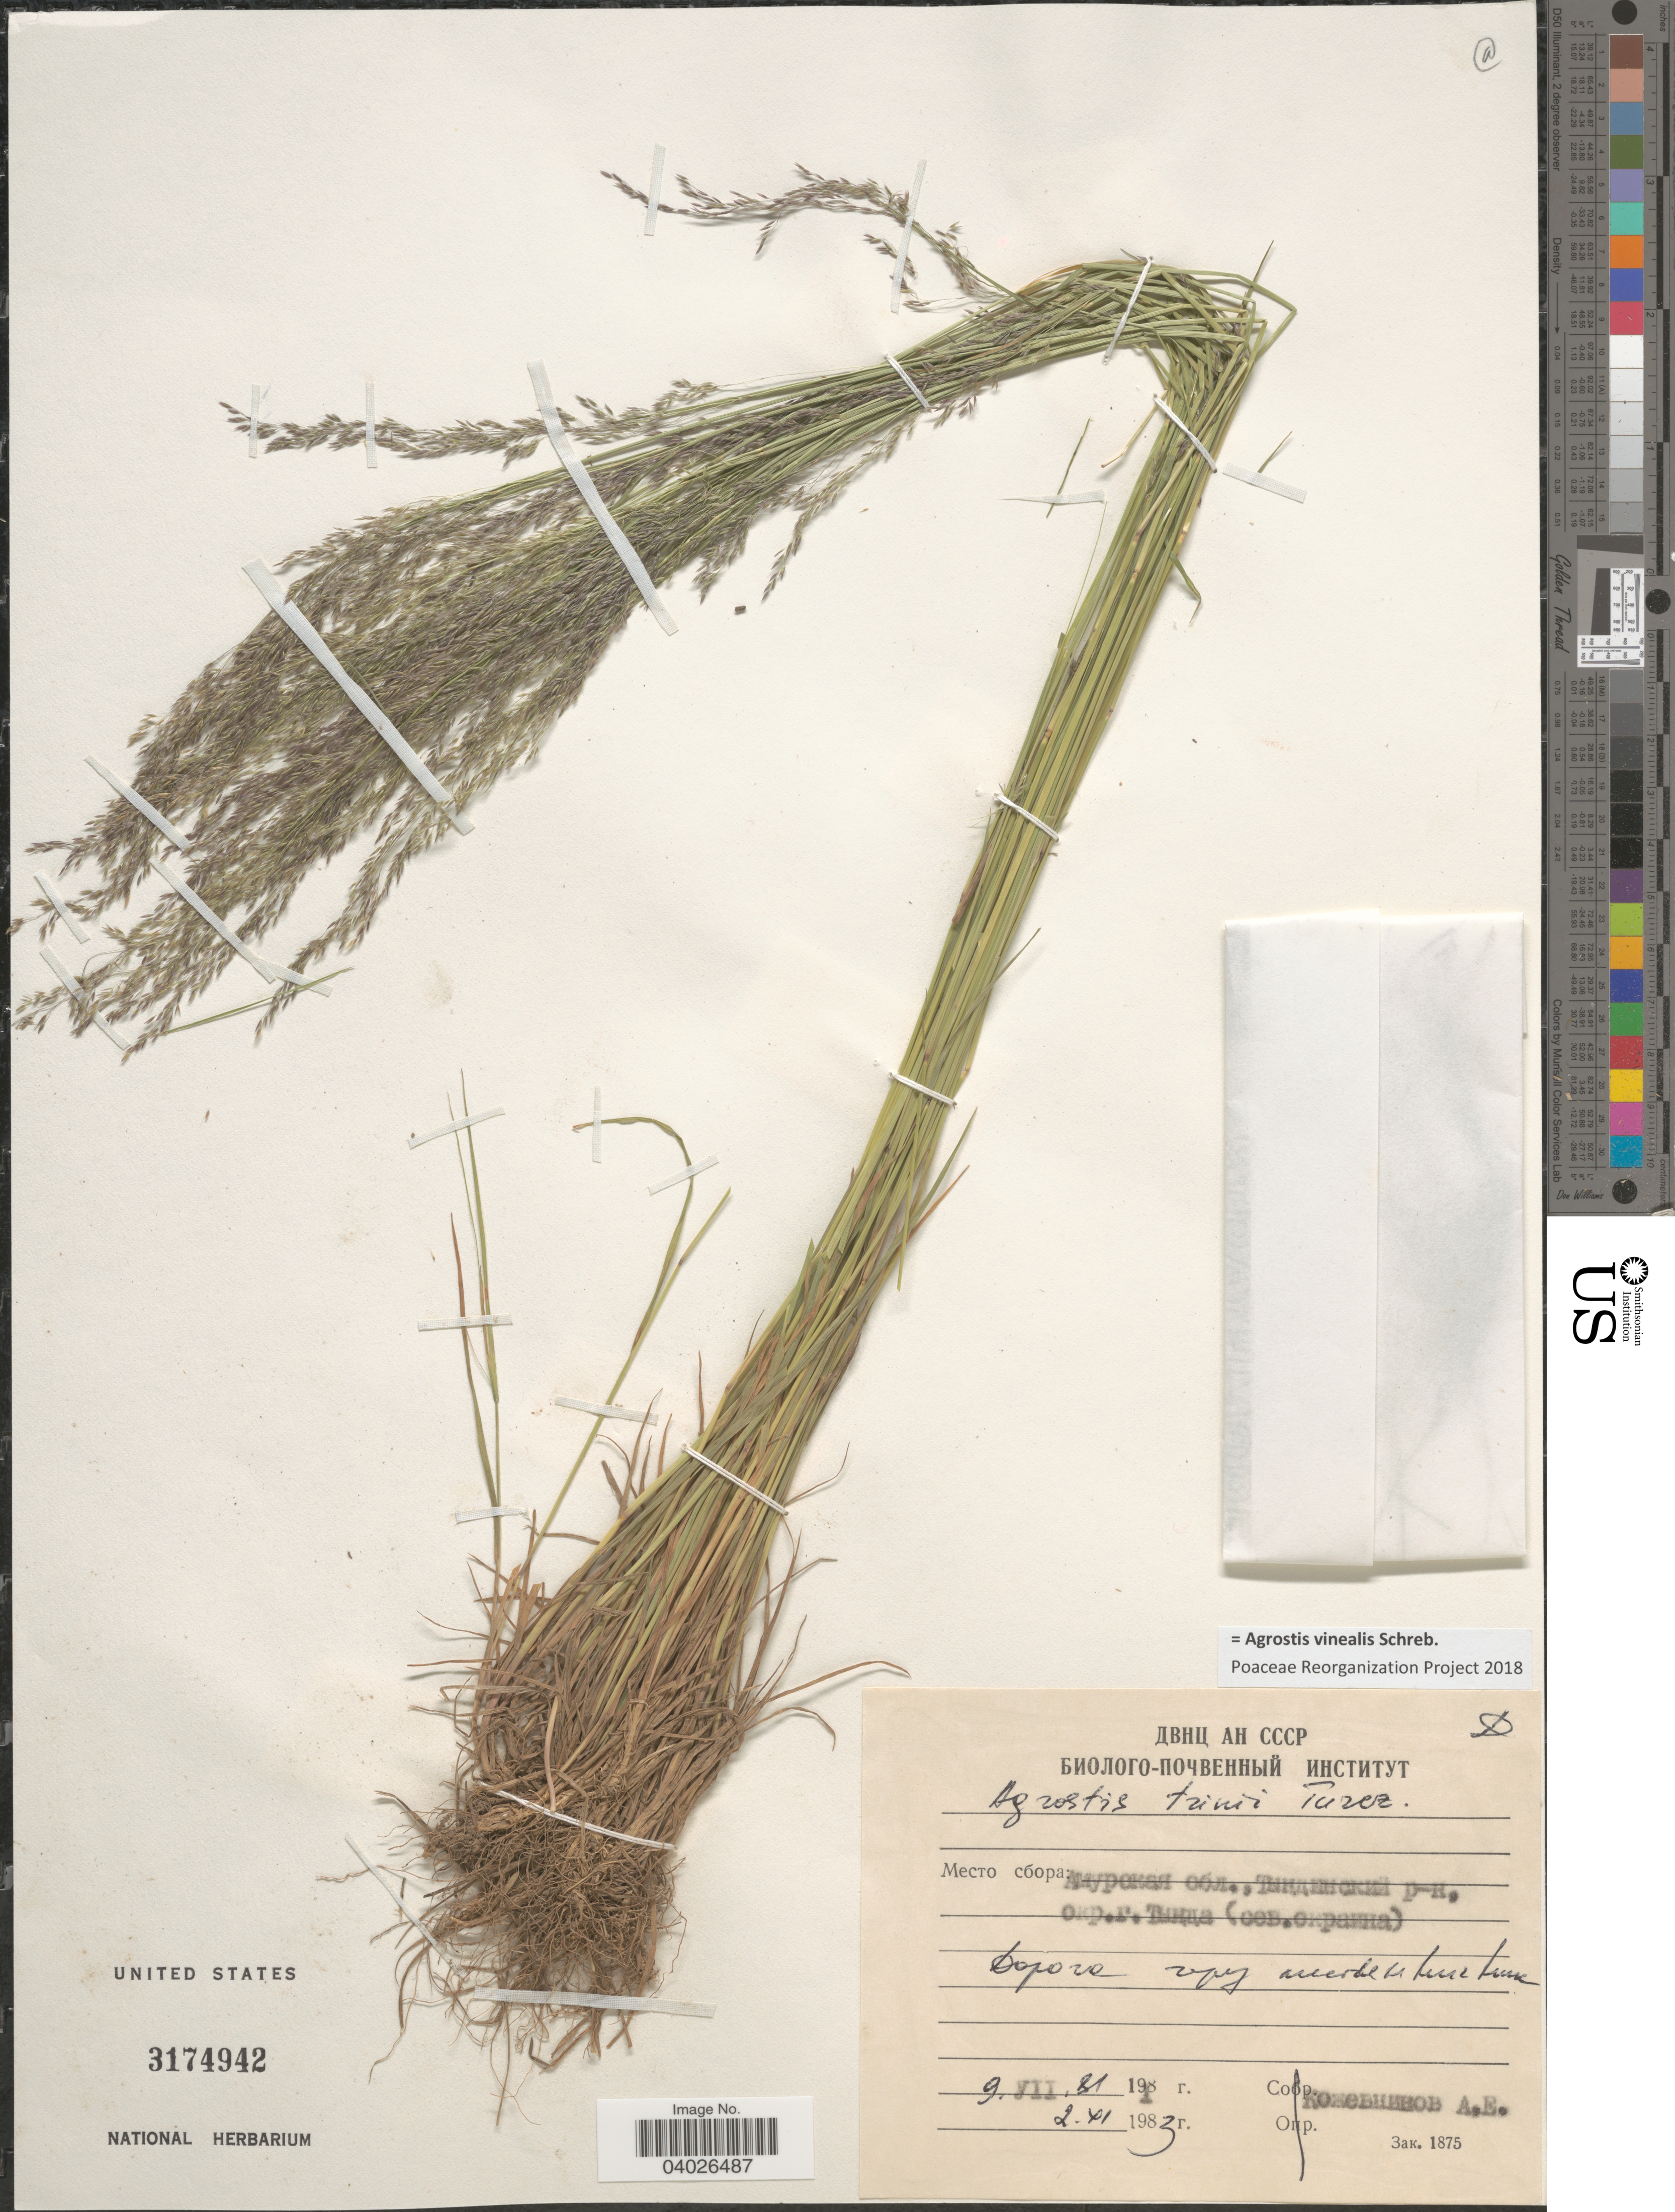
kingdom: Plantae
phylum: Tracheophyta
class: Liliopsida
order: Poales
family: Poaceae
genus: Agrostis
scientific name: Agrostis vinealis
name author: Schreb.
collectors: A. Kozhevnikov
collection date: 1981-07-09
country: Russian Federation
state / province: Amur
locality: Vicinity of Tynda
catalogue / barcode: US 3174942